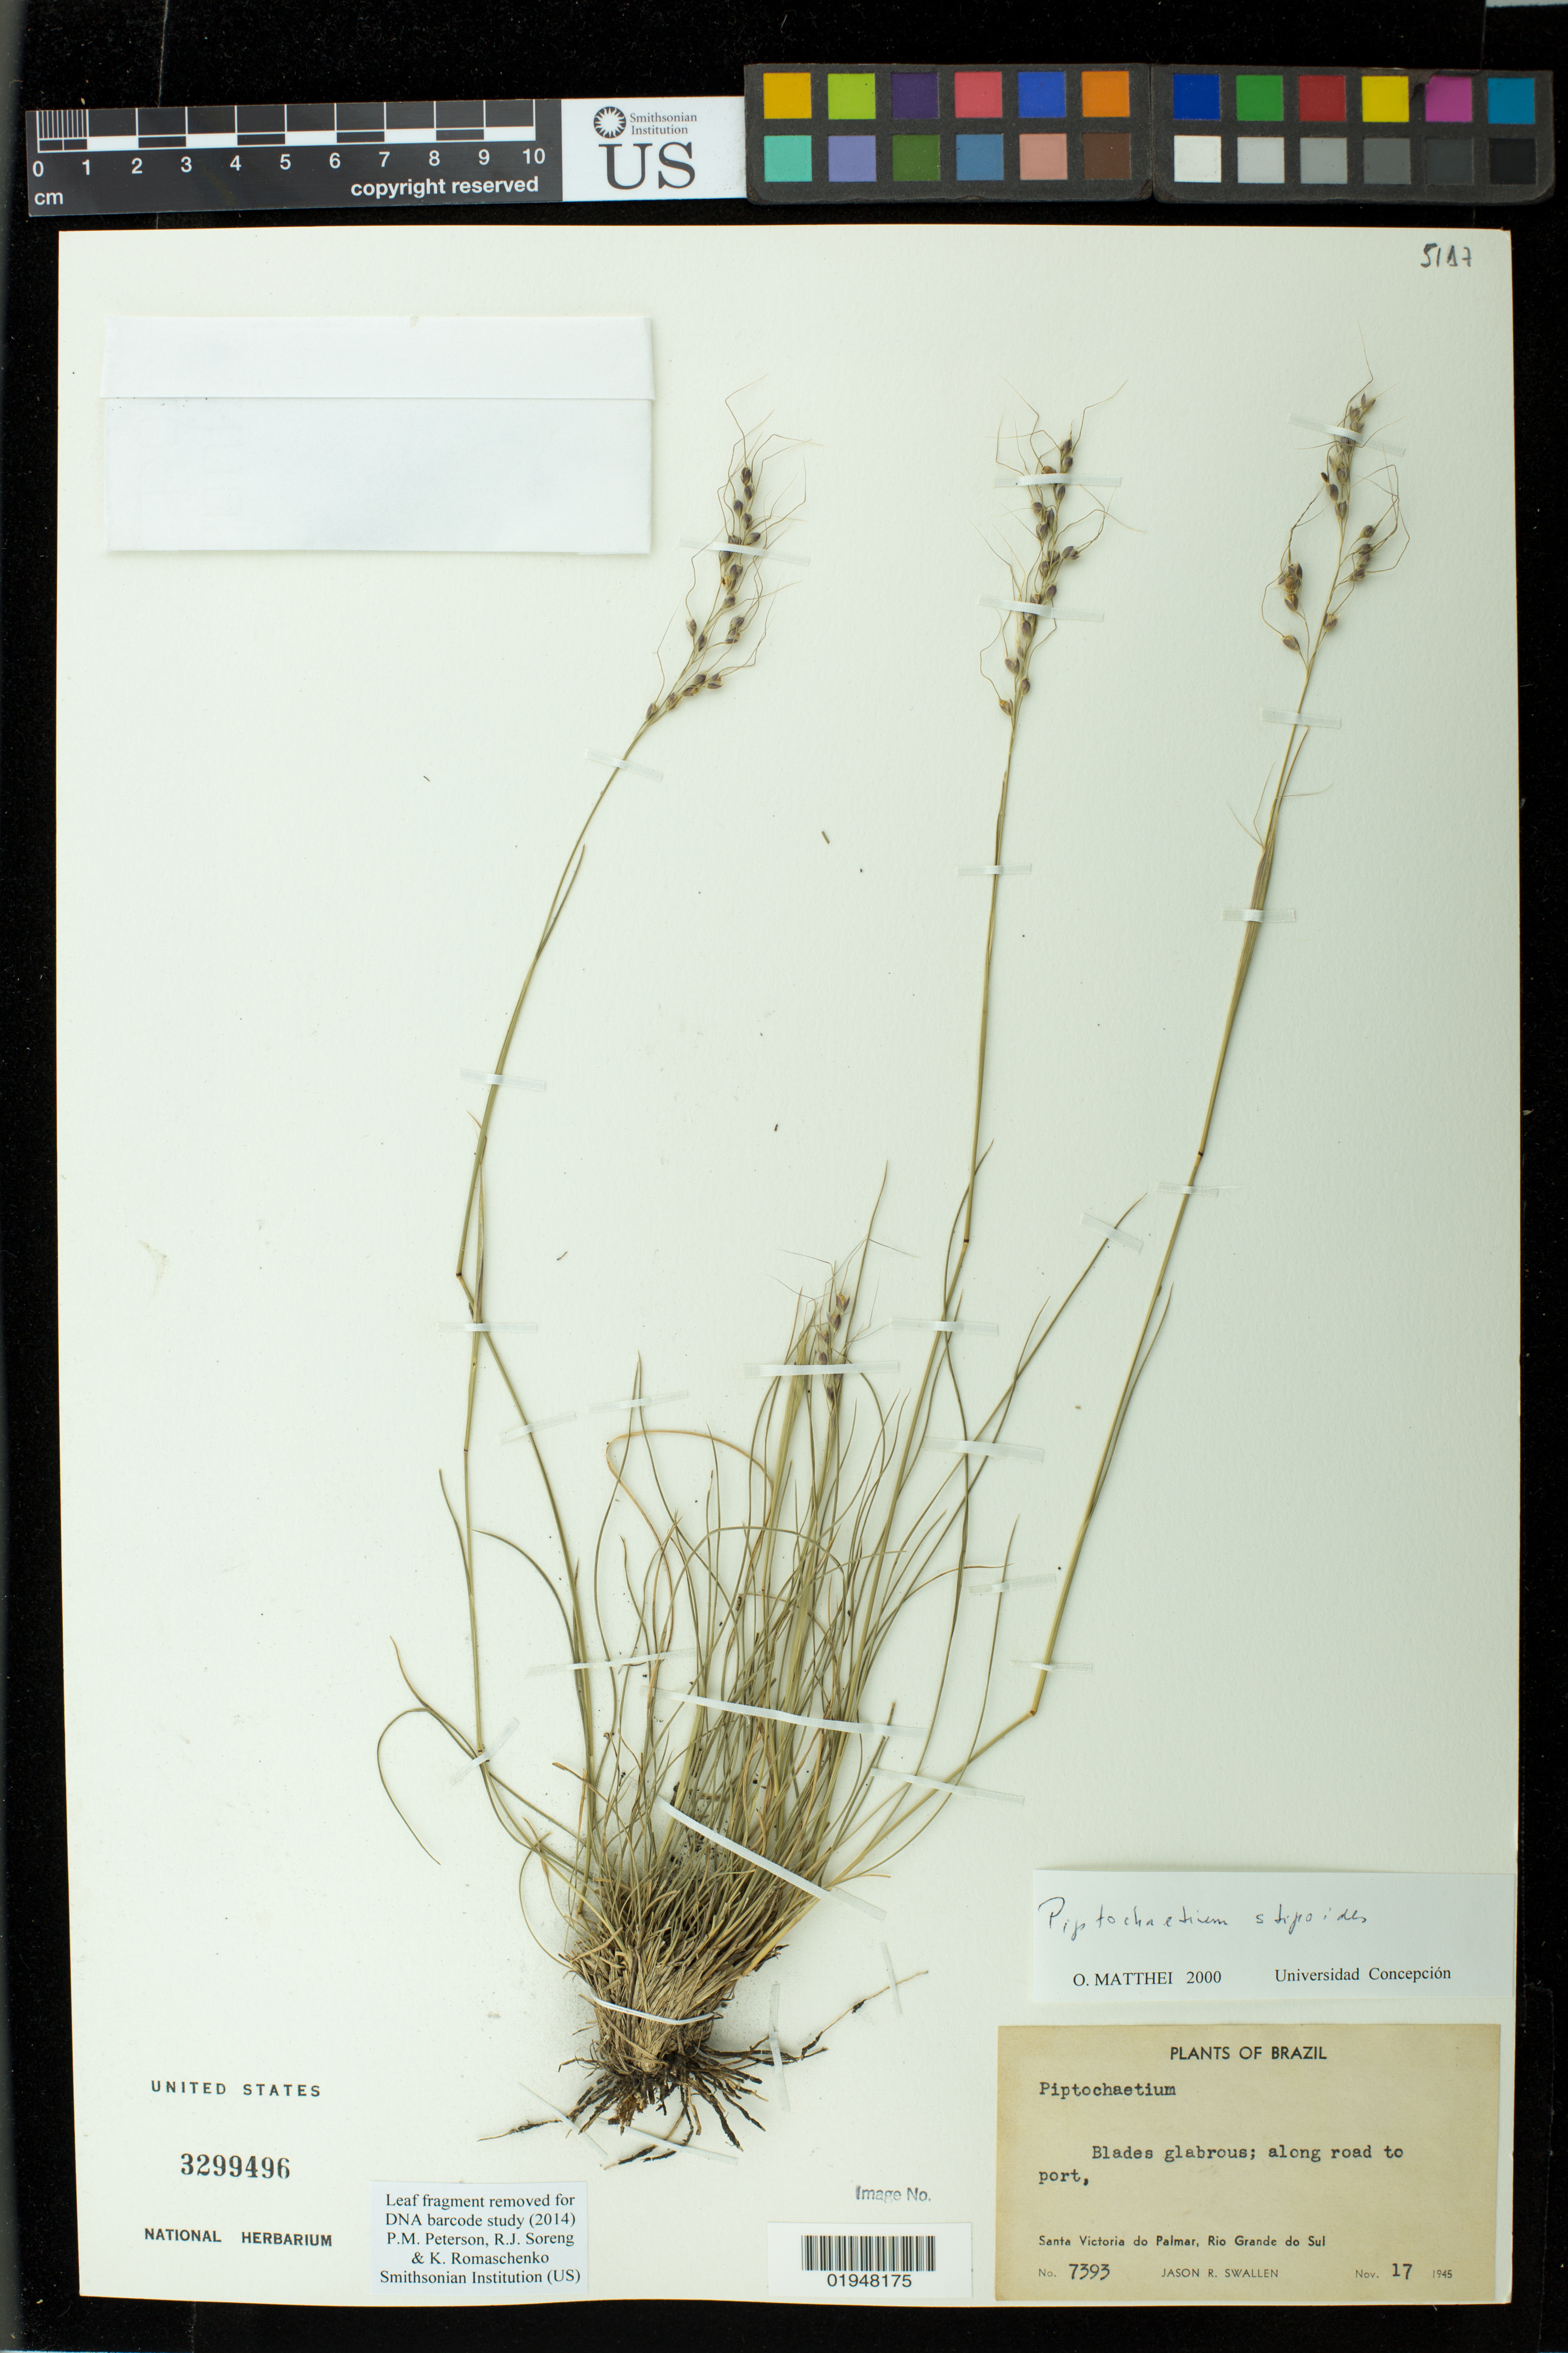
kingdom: Plantae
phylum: Tracheophyta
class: Liliopsida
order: Poales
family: Poaceae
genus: Piptochaetium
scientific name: Piptochaetium stipoides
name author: (Trin. & Rupr.) Hack. & Arechav.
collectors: J. R. Swallen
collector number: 7393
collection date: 1945-11-17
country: Brazil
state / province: Rio Grande do Sul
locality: along road to port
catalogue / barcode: US 3299496